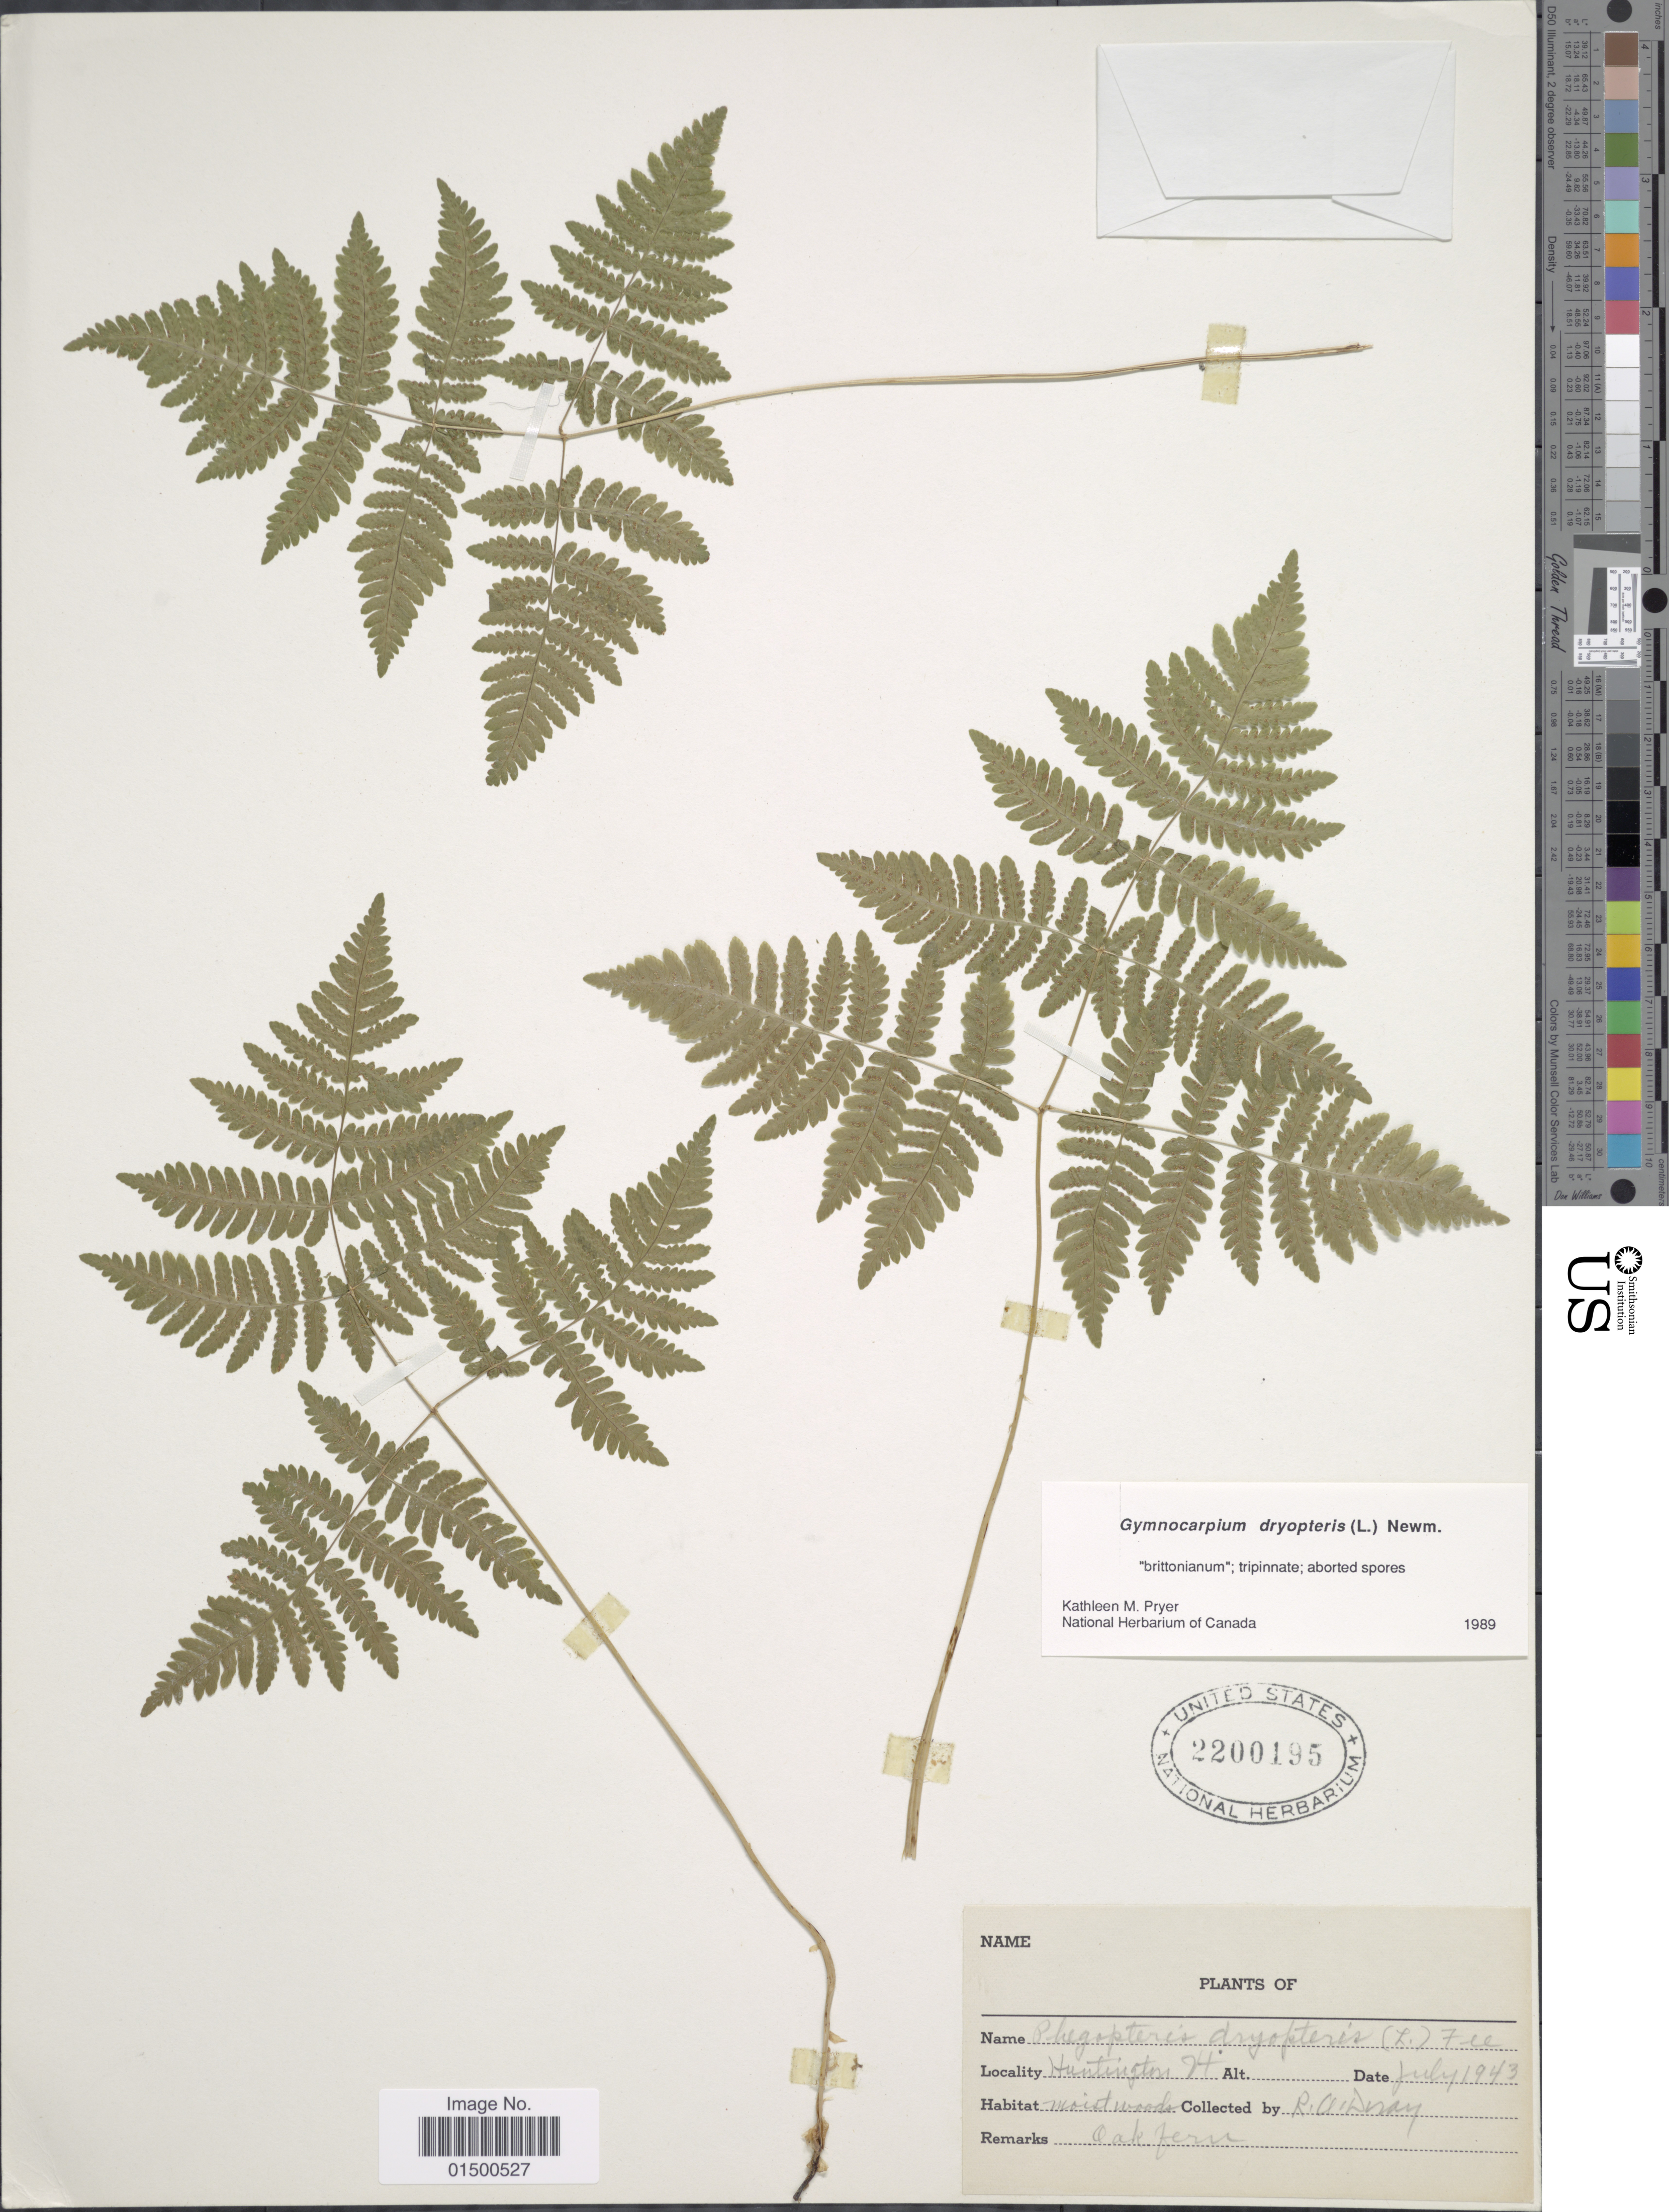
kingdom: Plantae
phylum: Tracheophyta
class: Polypodiopsida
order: Polypodiales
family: Cystopteridaceae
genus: Gymnocarpium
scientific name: Gymnocarpium dryopteris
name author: (L.) Newman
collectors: R. Doray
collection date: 1943-07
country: United States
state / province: Vermont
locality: Huntington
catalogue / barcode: US 2200195